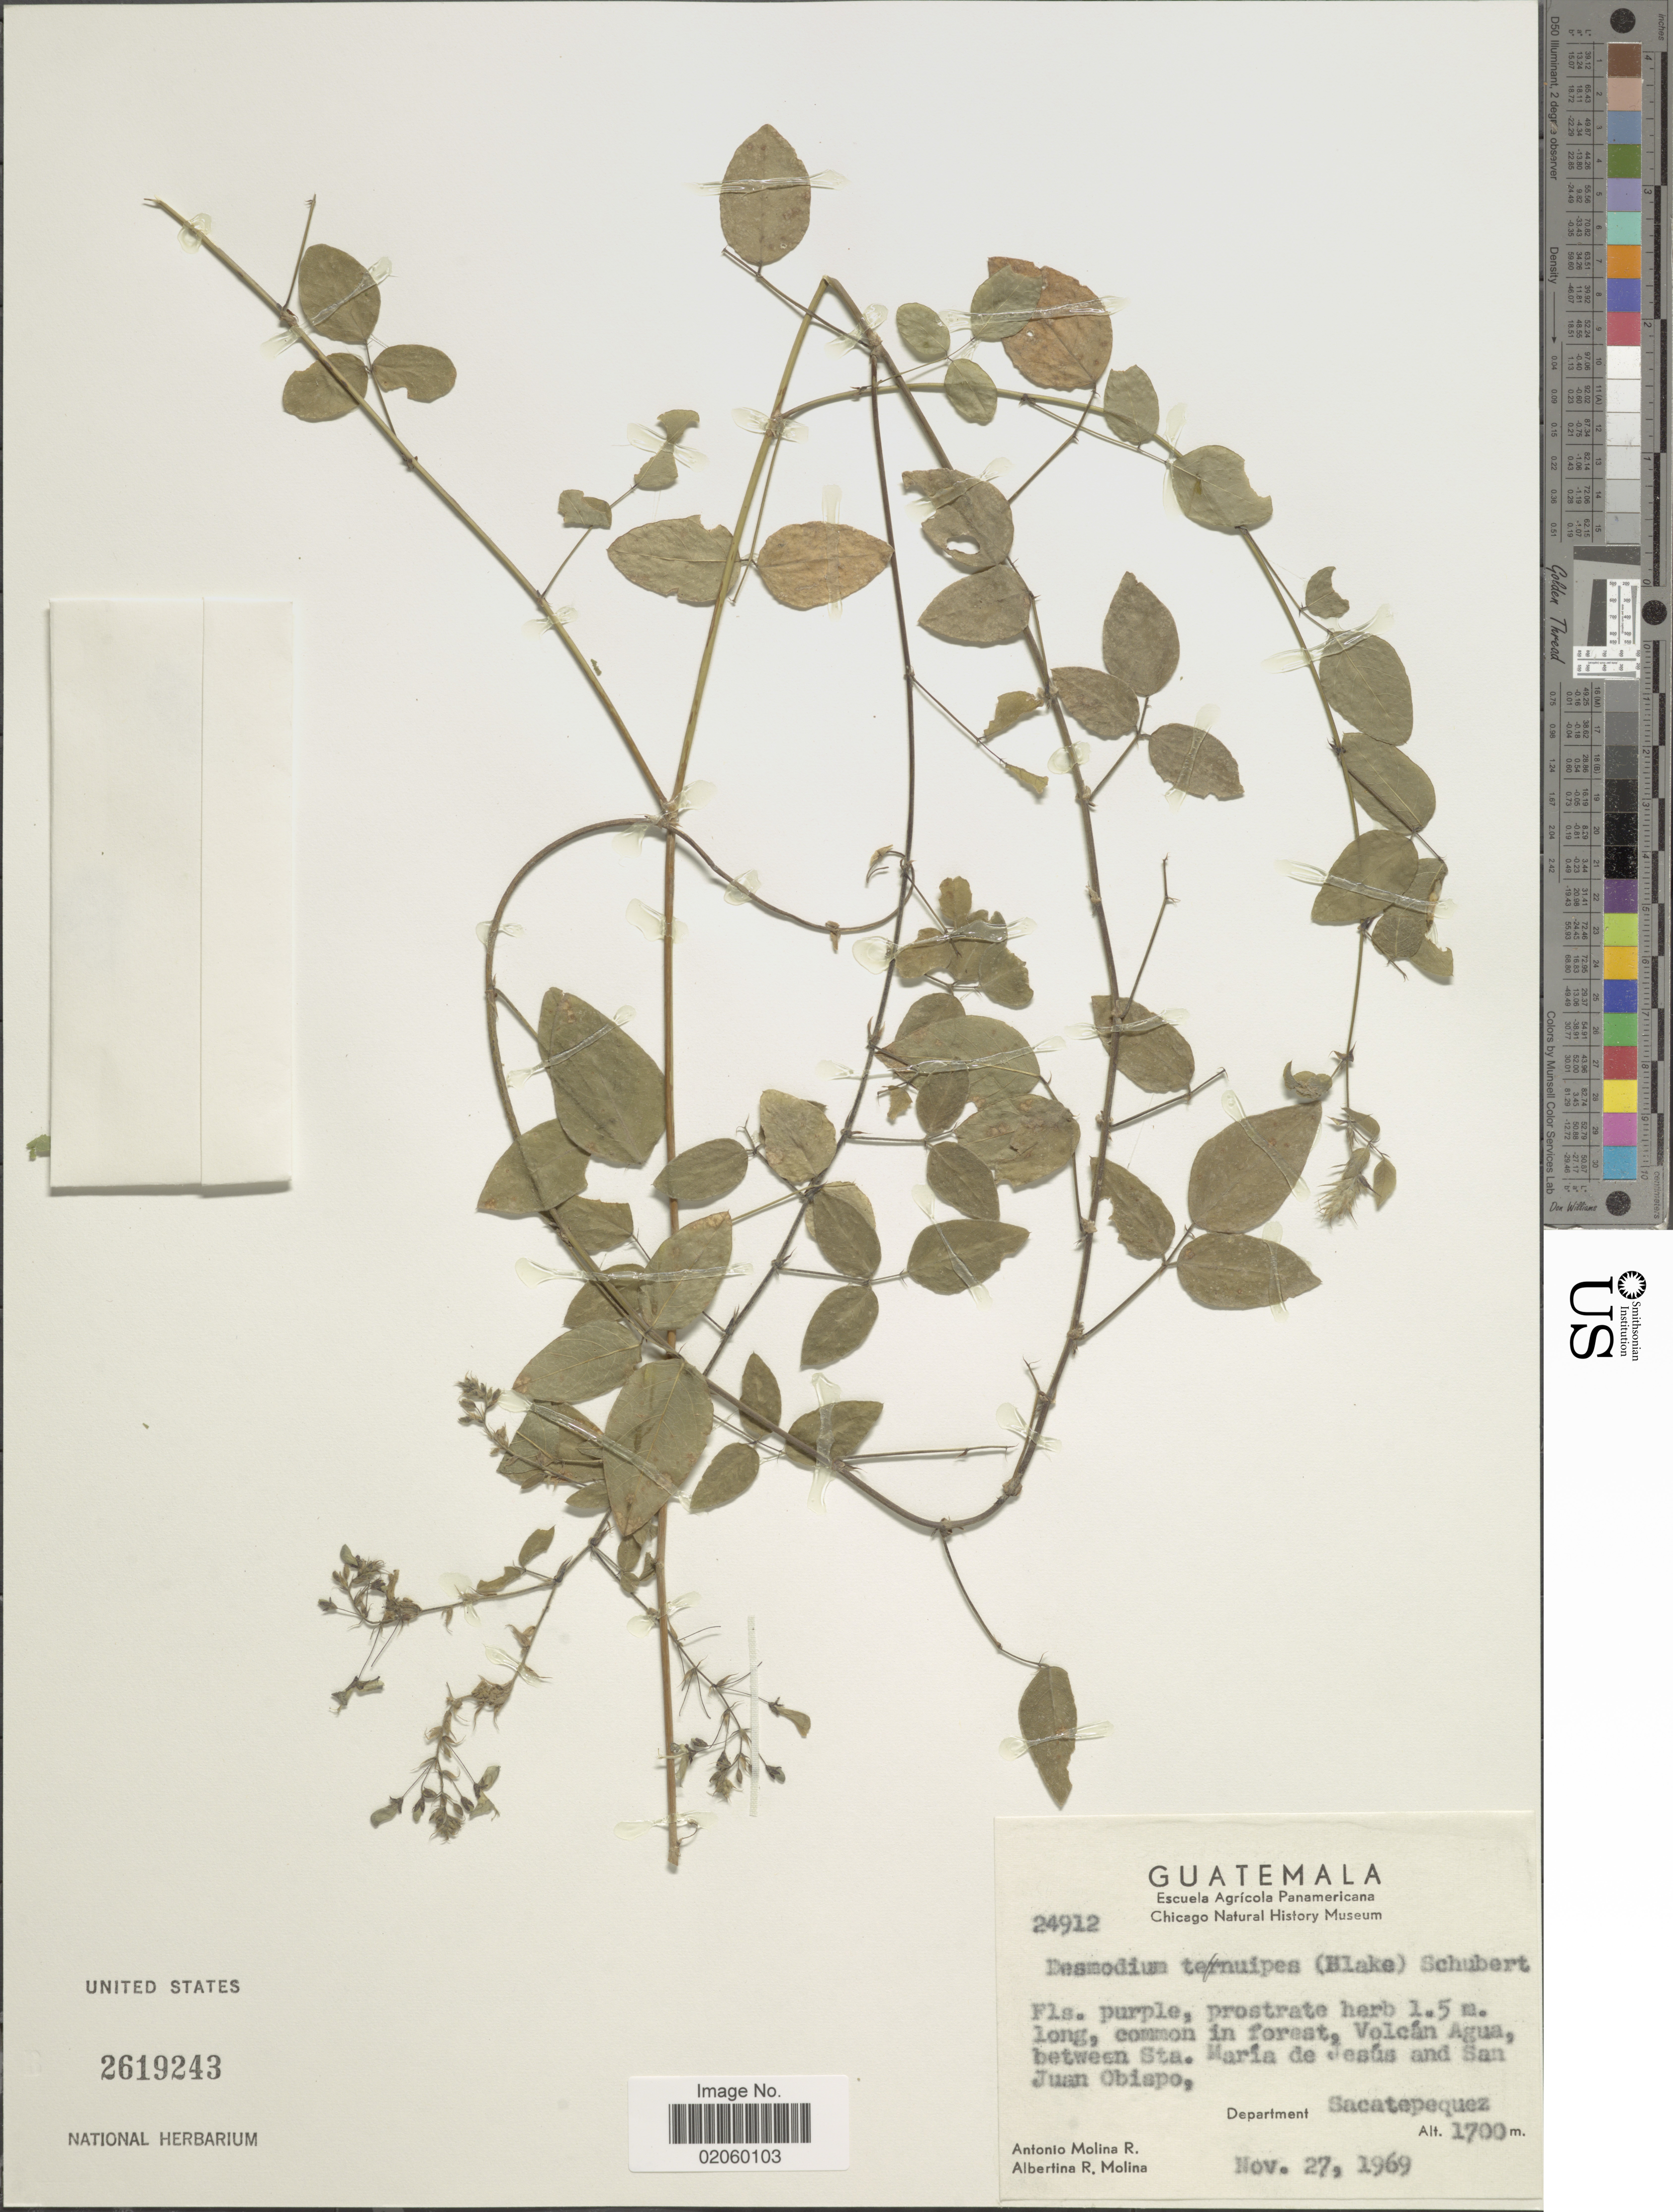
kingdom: Plantae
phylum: Tracheophyta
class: Magnoliopsida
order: Fabales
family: Fabaceae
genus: Desmodium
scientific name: Desmodium tenuipes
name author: (S.F. Blake) B.G. Schub.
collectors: A. Molina R. & A. R. Molina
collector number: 24912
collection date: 1969-11-27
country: Guatemala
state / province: Sacatepéquez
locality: Volcan Agua, between Sta. Maria de Jesus and San Juan Obiapo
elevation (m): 1700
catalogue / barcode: US 2619243